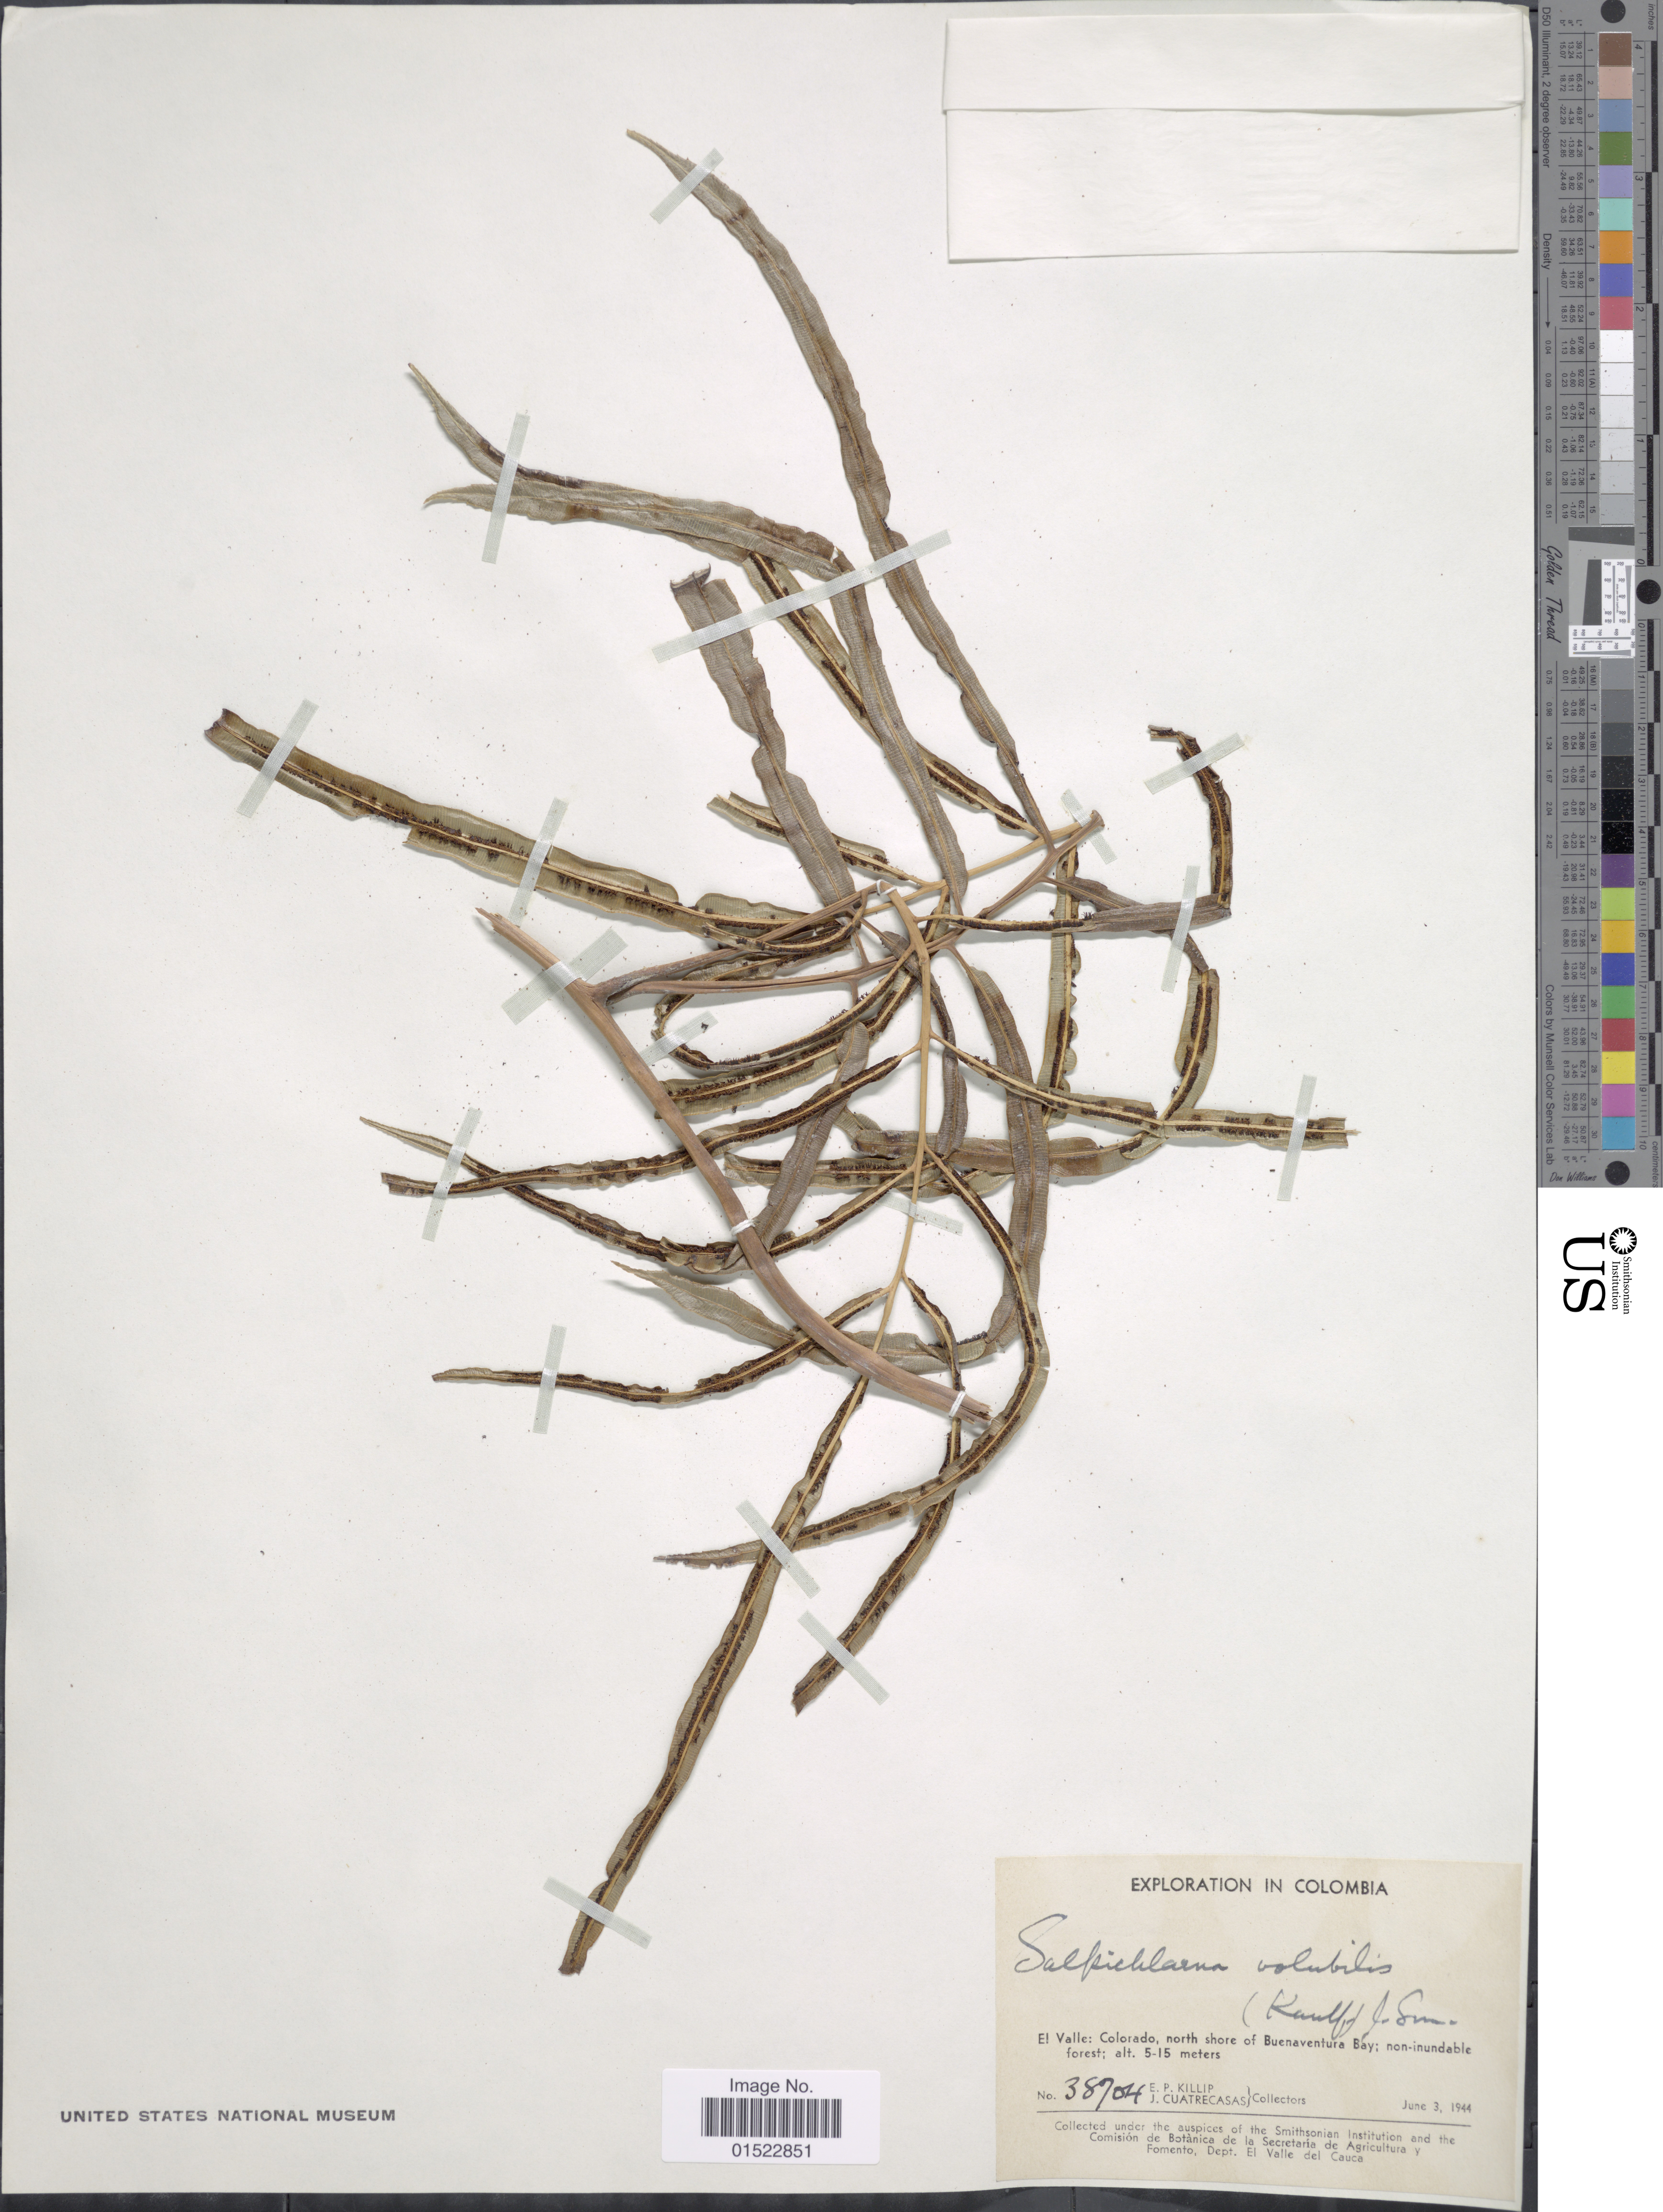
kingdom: Plantae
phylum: Tracheophyta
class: Polypodiopsida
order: Polypodiales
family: Blechnaceae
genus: Salpichlaena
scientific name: Salpichlaena volubilis subsp. volubilis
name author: (Kaulf.) J. Sm.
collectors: E. P. Killip & J. Cuatrecasas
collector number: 38704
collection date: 1944-06-03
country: Colombia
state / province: Valle del Cauca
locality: El Valle: Colorado, north shore of Buenaventura Bay, non-inundable forest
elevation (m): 5